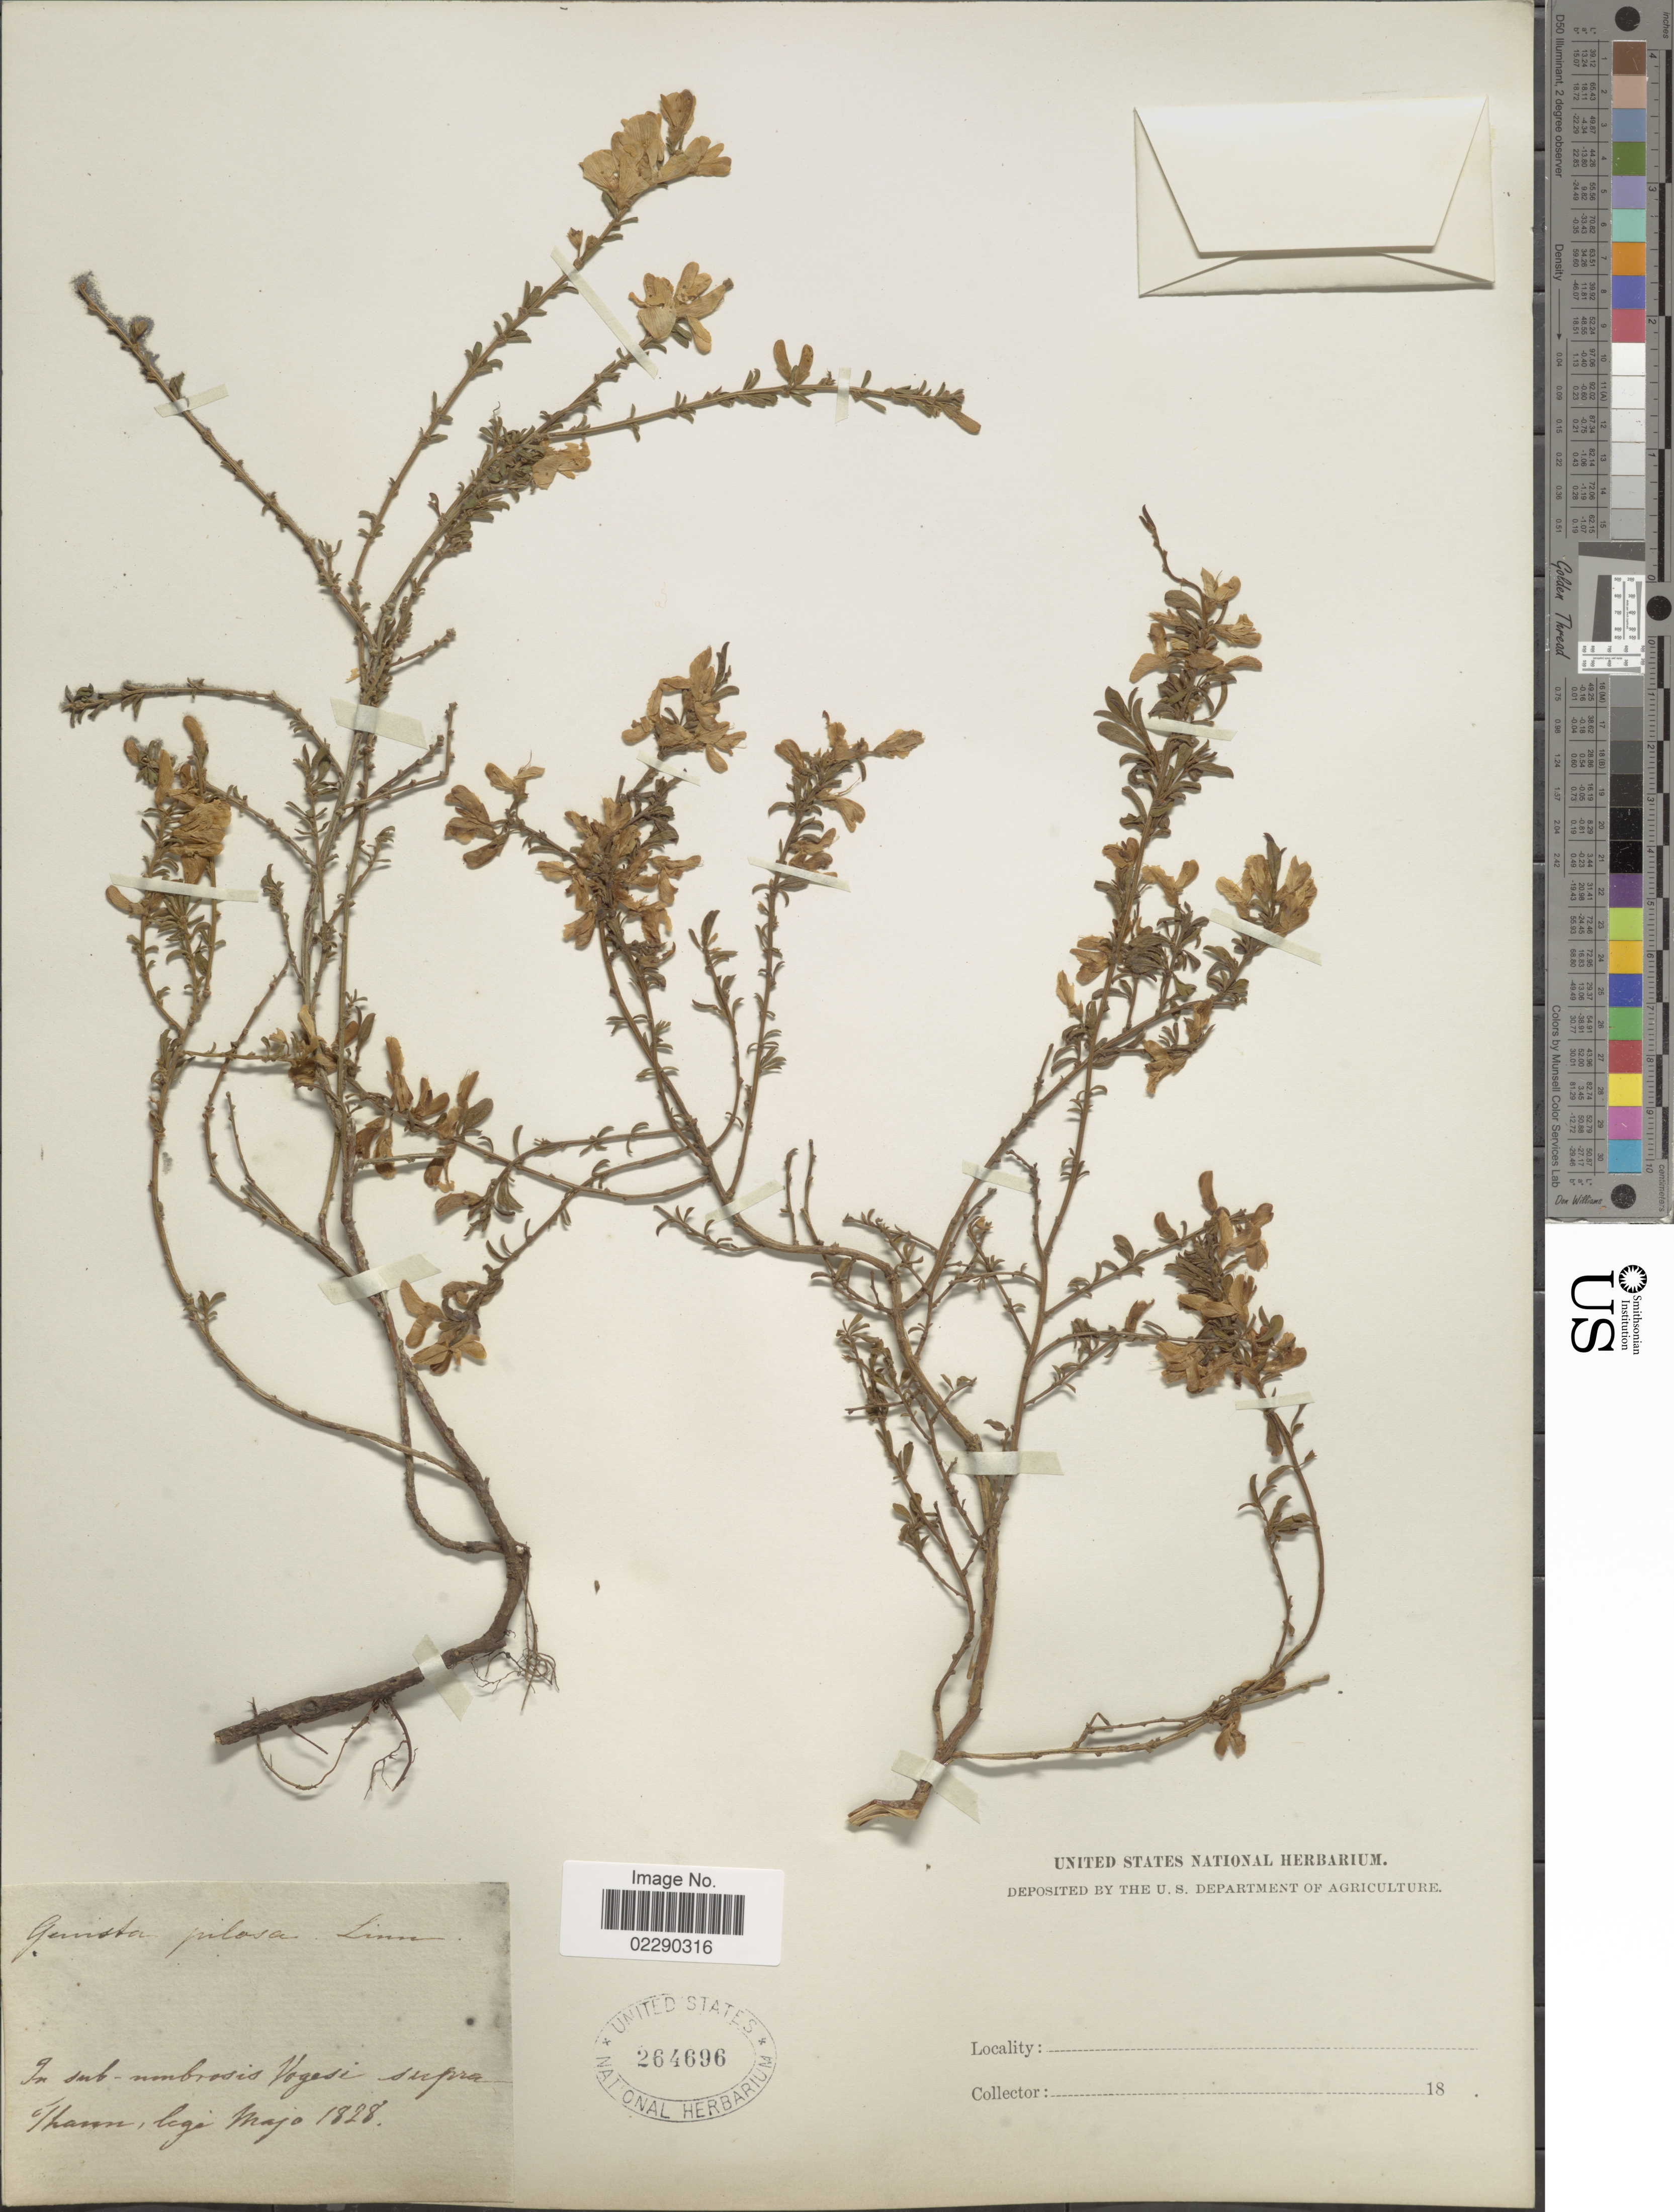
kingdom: Plantae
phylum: Tracheophyta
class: Magnoliopsida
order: Fabales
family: Fabaceae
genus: Genista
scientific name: Genista pilosa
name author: L.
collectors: Thann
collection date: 1828-05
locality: Vogesi supra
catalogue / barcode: US 264696